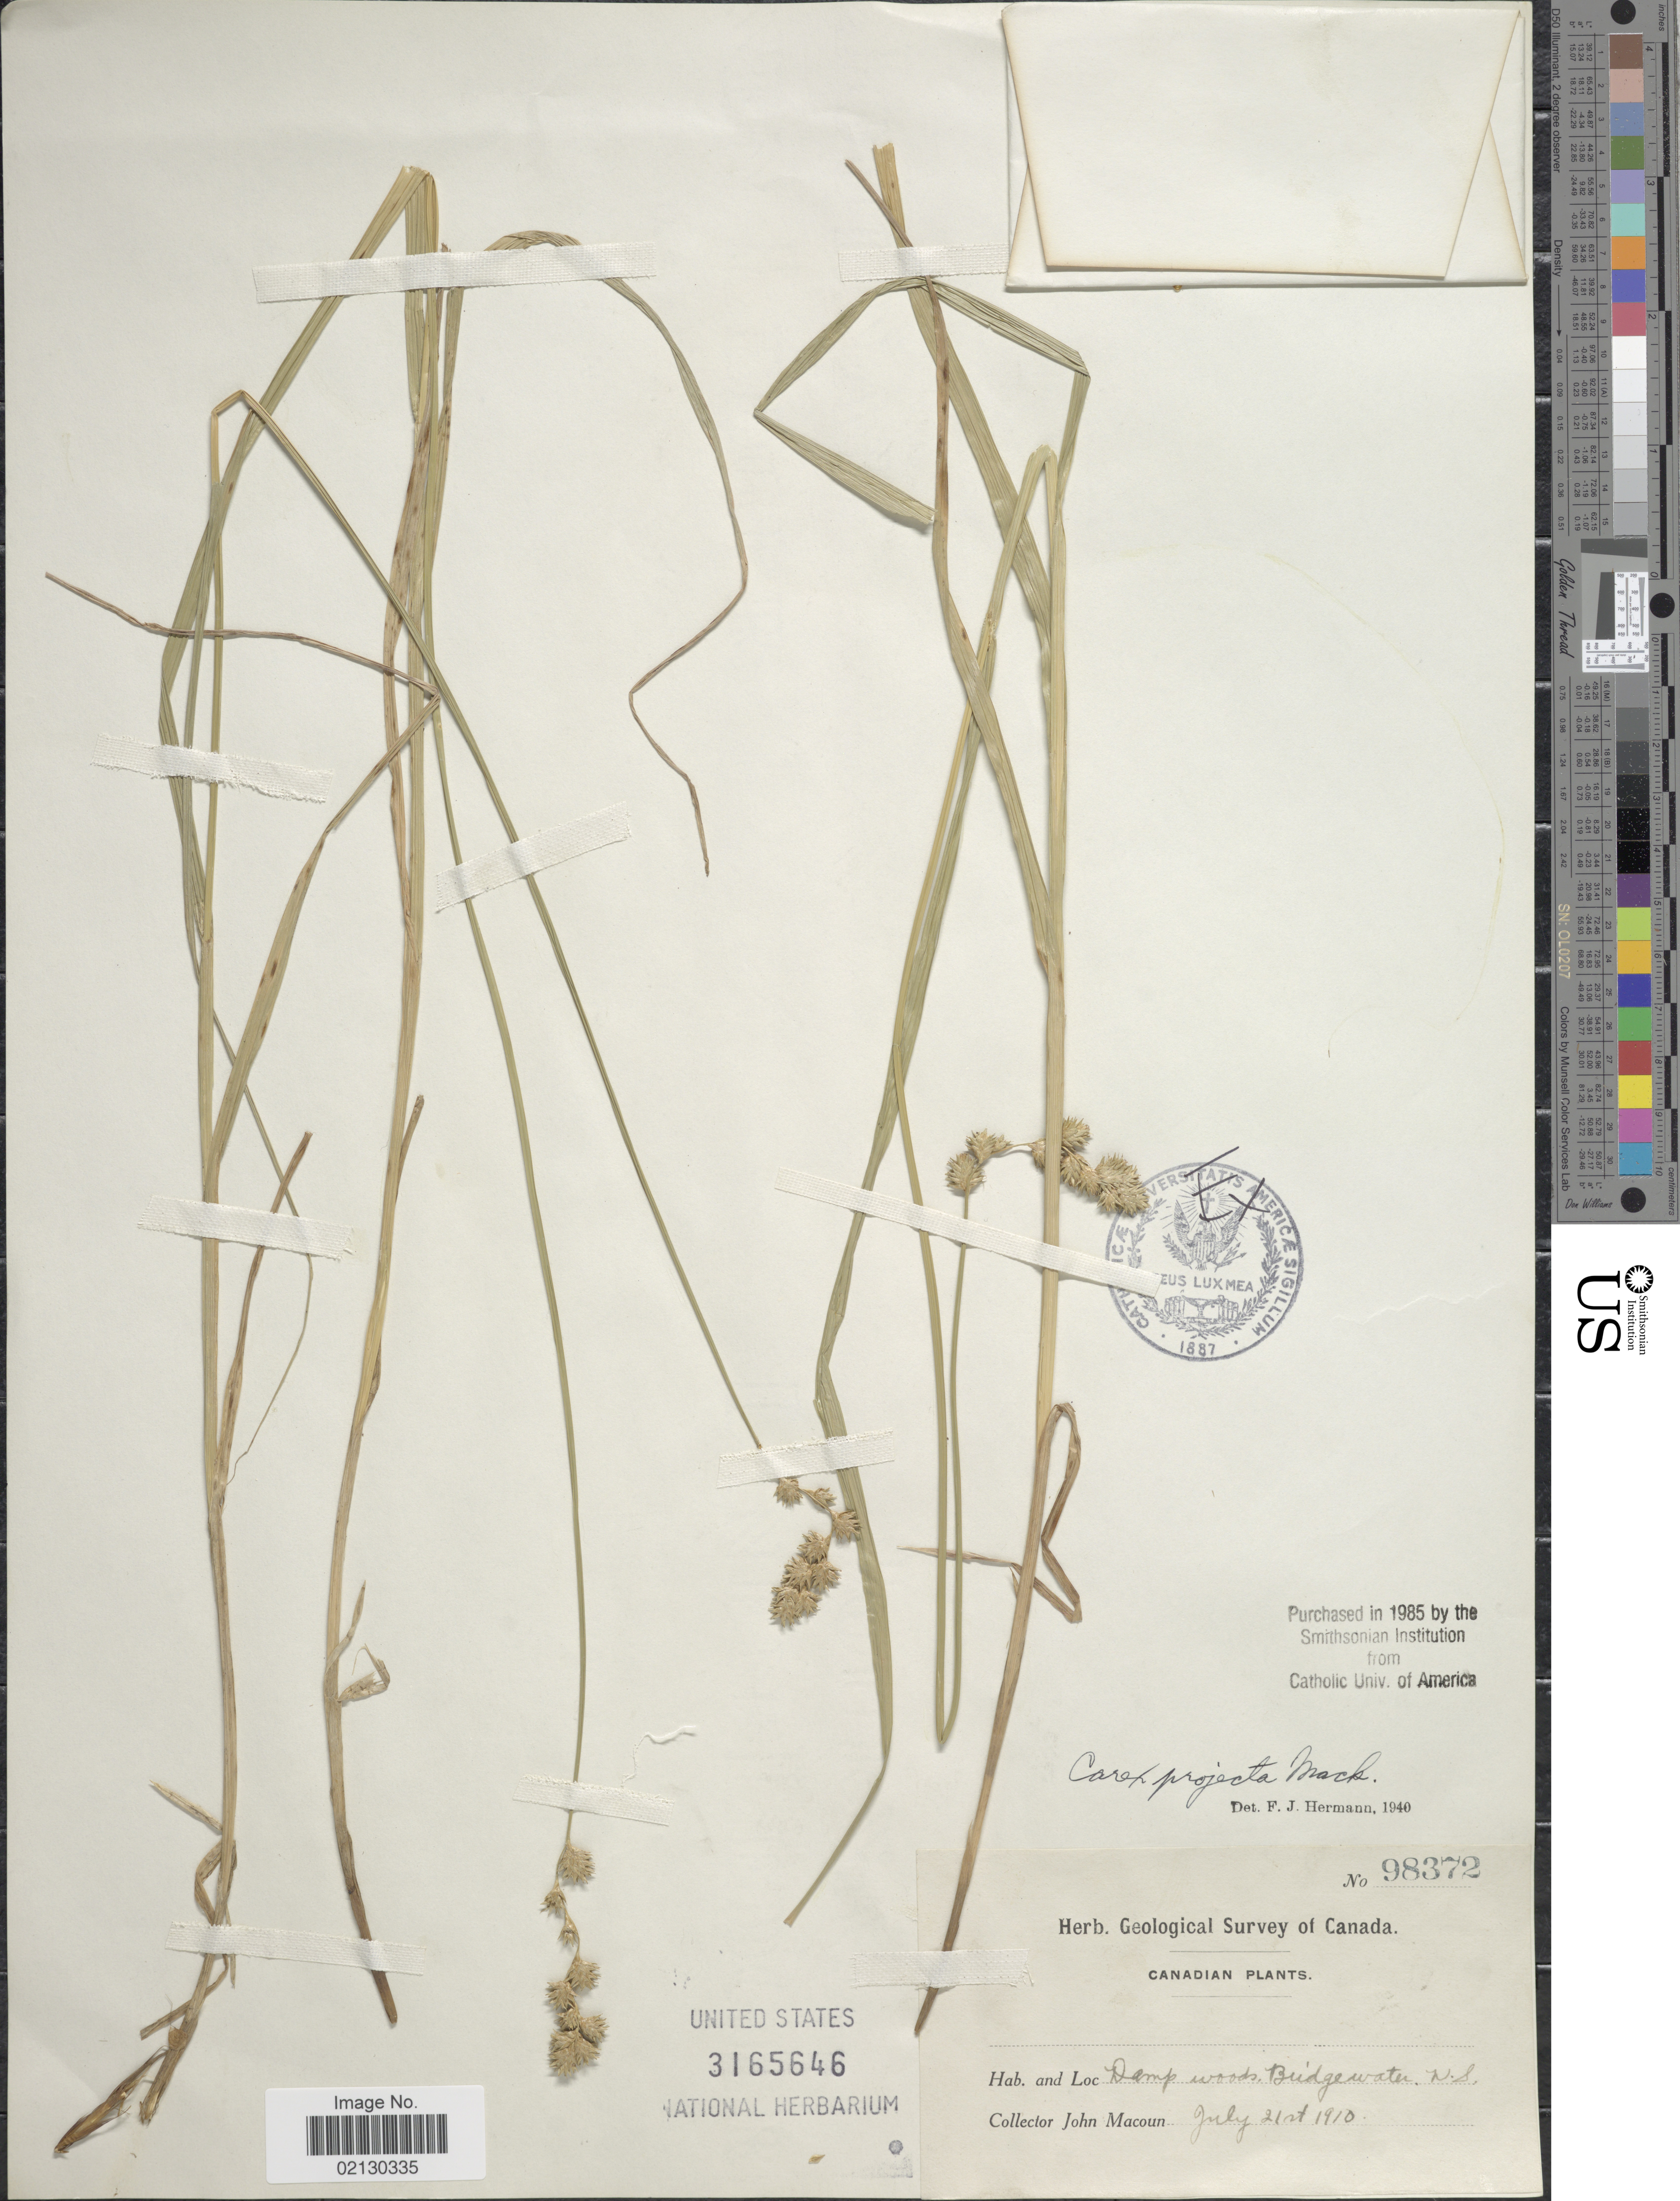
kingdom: Plantae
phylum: Tracheophyta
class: Liliopsida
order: Poales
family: Cyperaceae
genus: Carex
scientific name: Carex projecta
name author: Mack.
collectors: J. Macoun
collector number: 98372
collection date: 1910-07-21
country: Canada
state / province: Nova Scotia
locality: Bridgewater, N. S.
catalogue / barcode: US 3165646